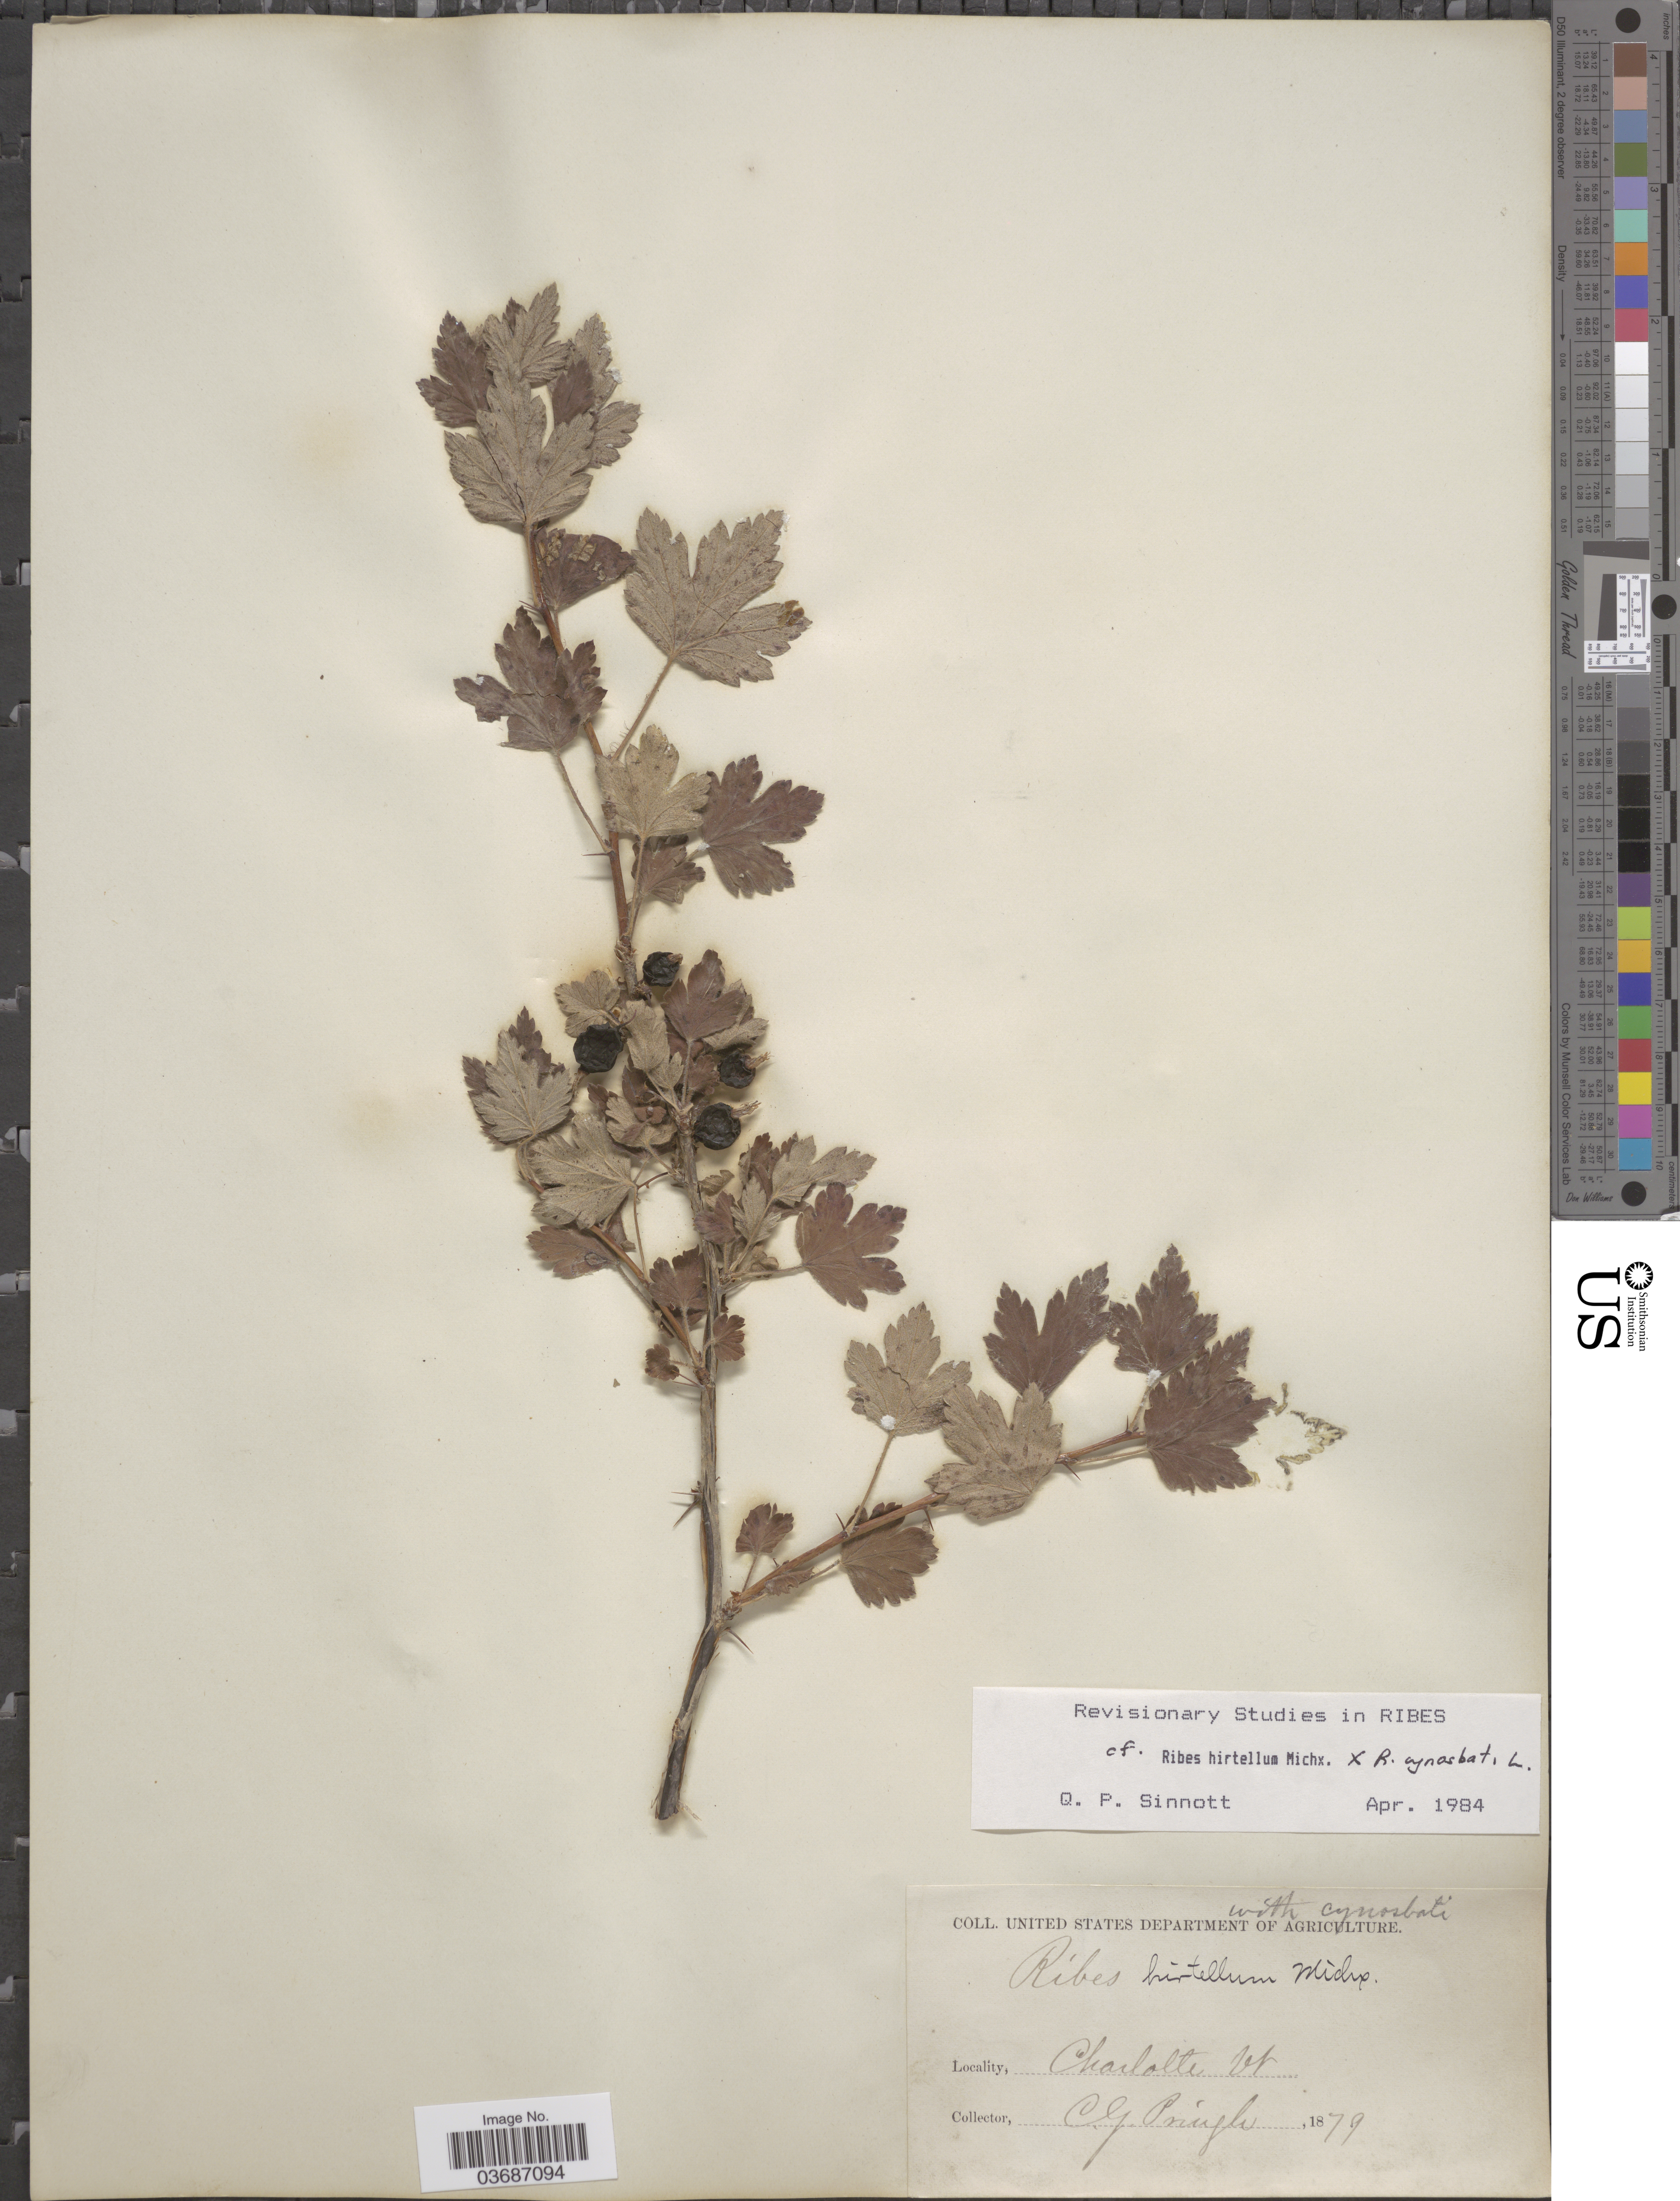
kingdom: Plantae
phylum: Tracheophyta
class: Magnoliopsida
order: Saxifragales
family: Grossulariaceae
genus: Ribes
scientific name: Ribes cynosbati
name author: L.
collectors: C. G. Pringle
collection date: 1879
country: United States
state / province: Vermont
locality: Charlotte.